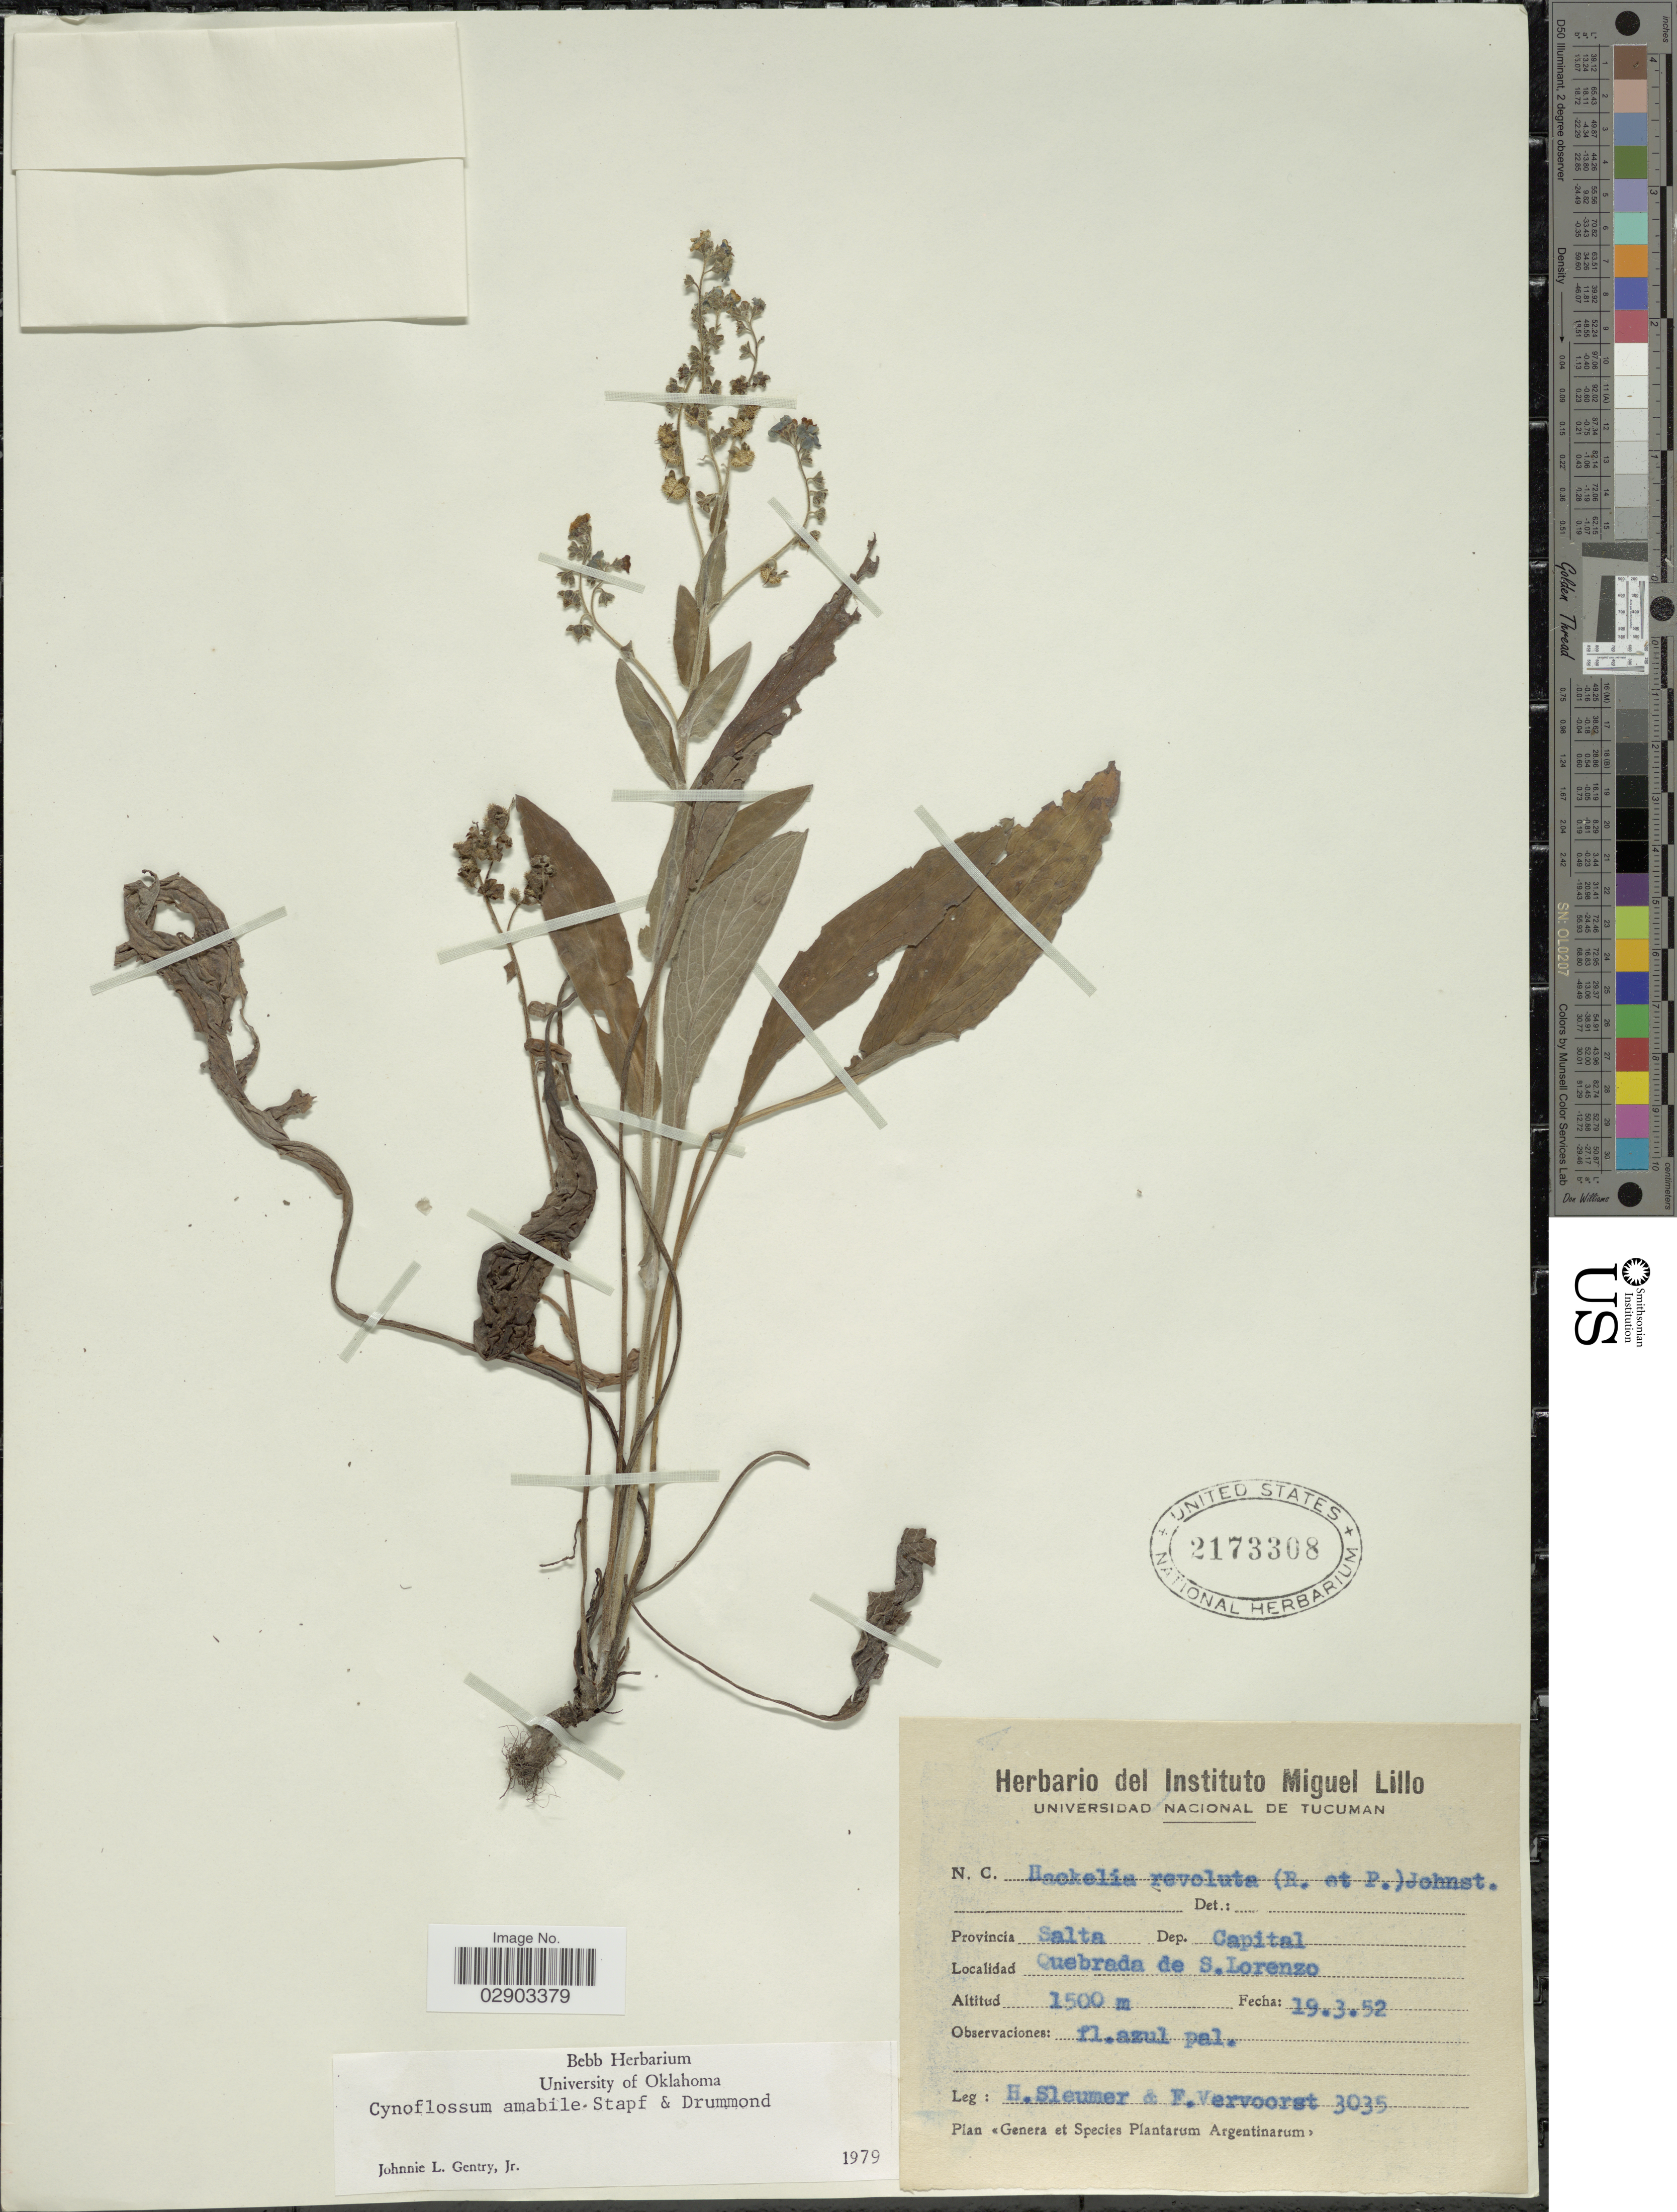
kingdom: Plantae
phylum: Tracheophyta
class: Magnoliopsida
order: Boraginales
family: Boraginaceae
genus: Cynoglossum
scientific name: Cynoglossum amabile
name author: Stapf & J.R. Drumm.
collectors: H. O. Sleumer & F. Vervoorst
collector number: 3035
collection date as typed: Transcribed d/m/y: 19/3/52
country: Argentina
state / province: Salta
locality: Provincia Salta, Dep. Capital. Quebrada de S. Lorenzo.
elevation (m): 1500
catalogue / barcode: US 2173308